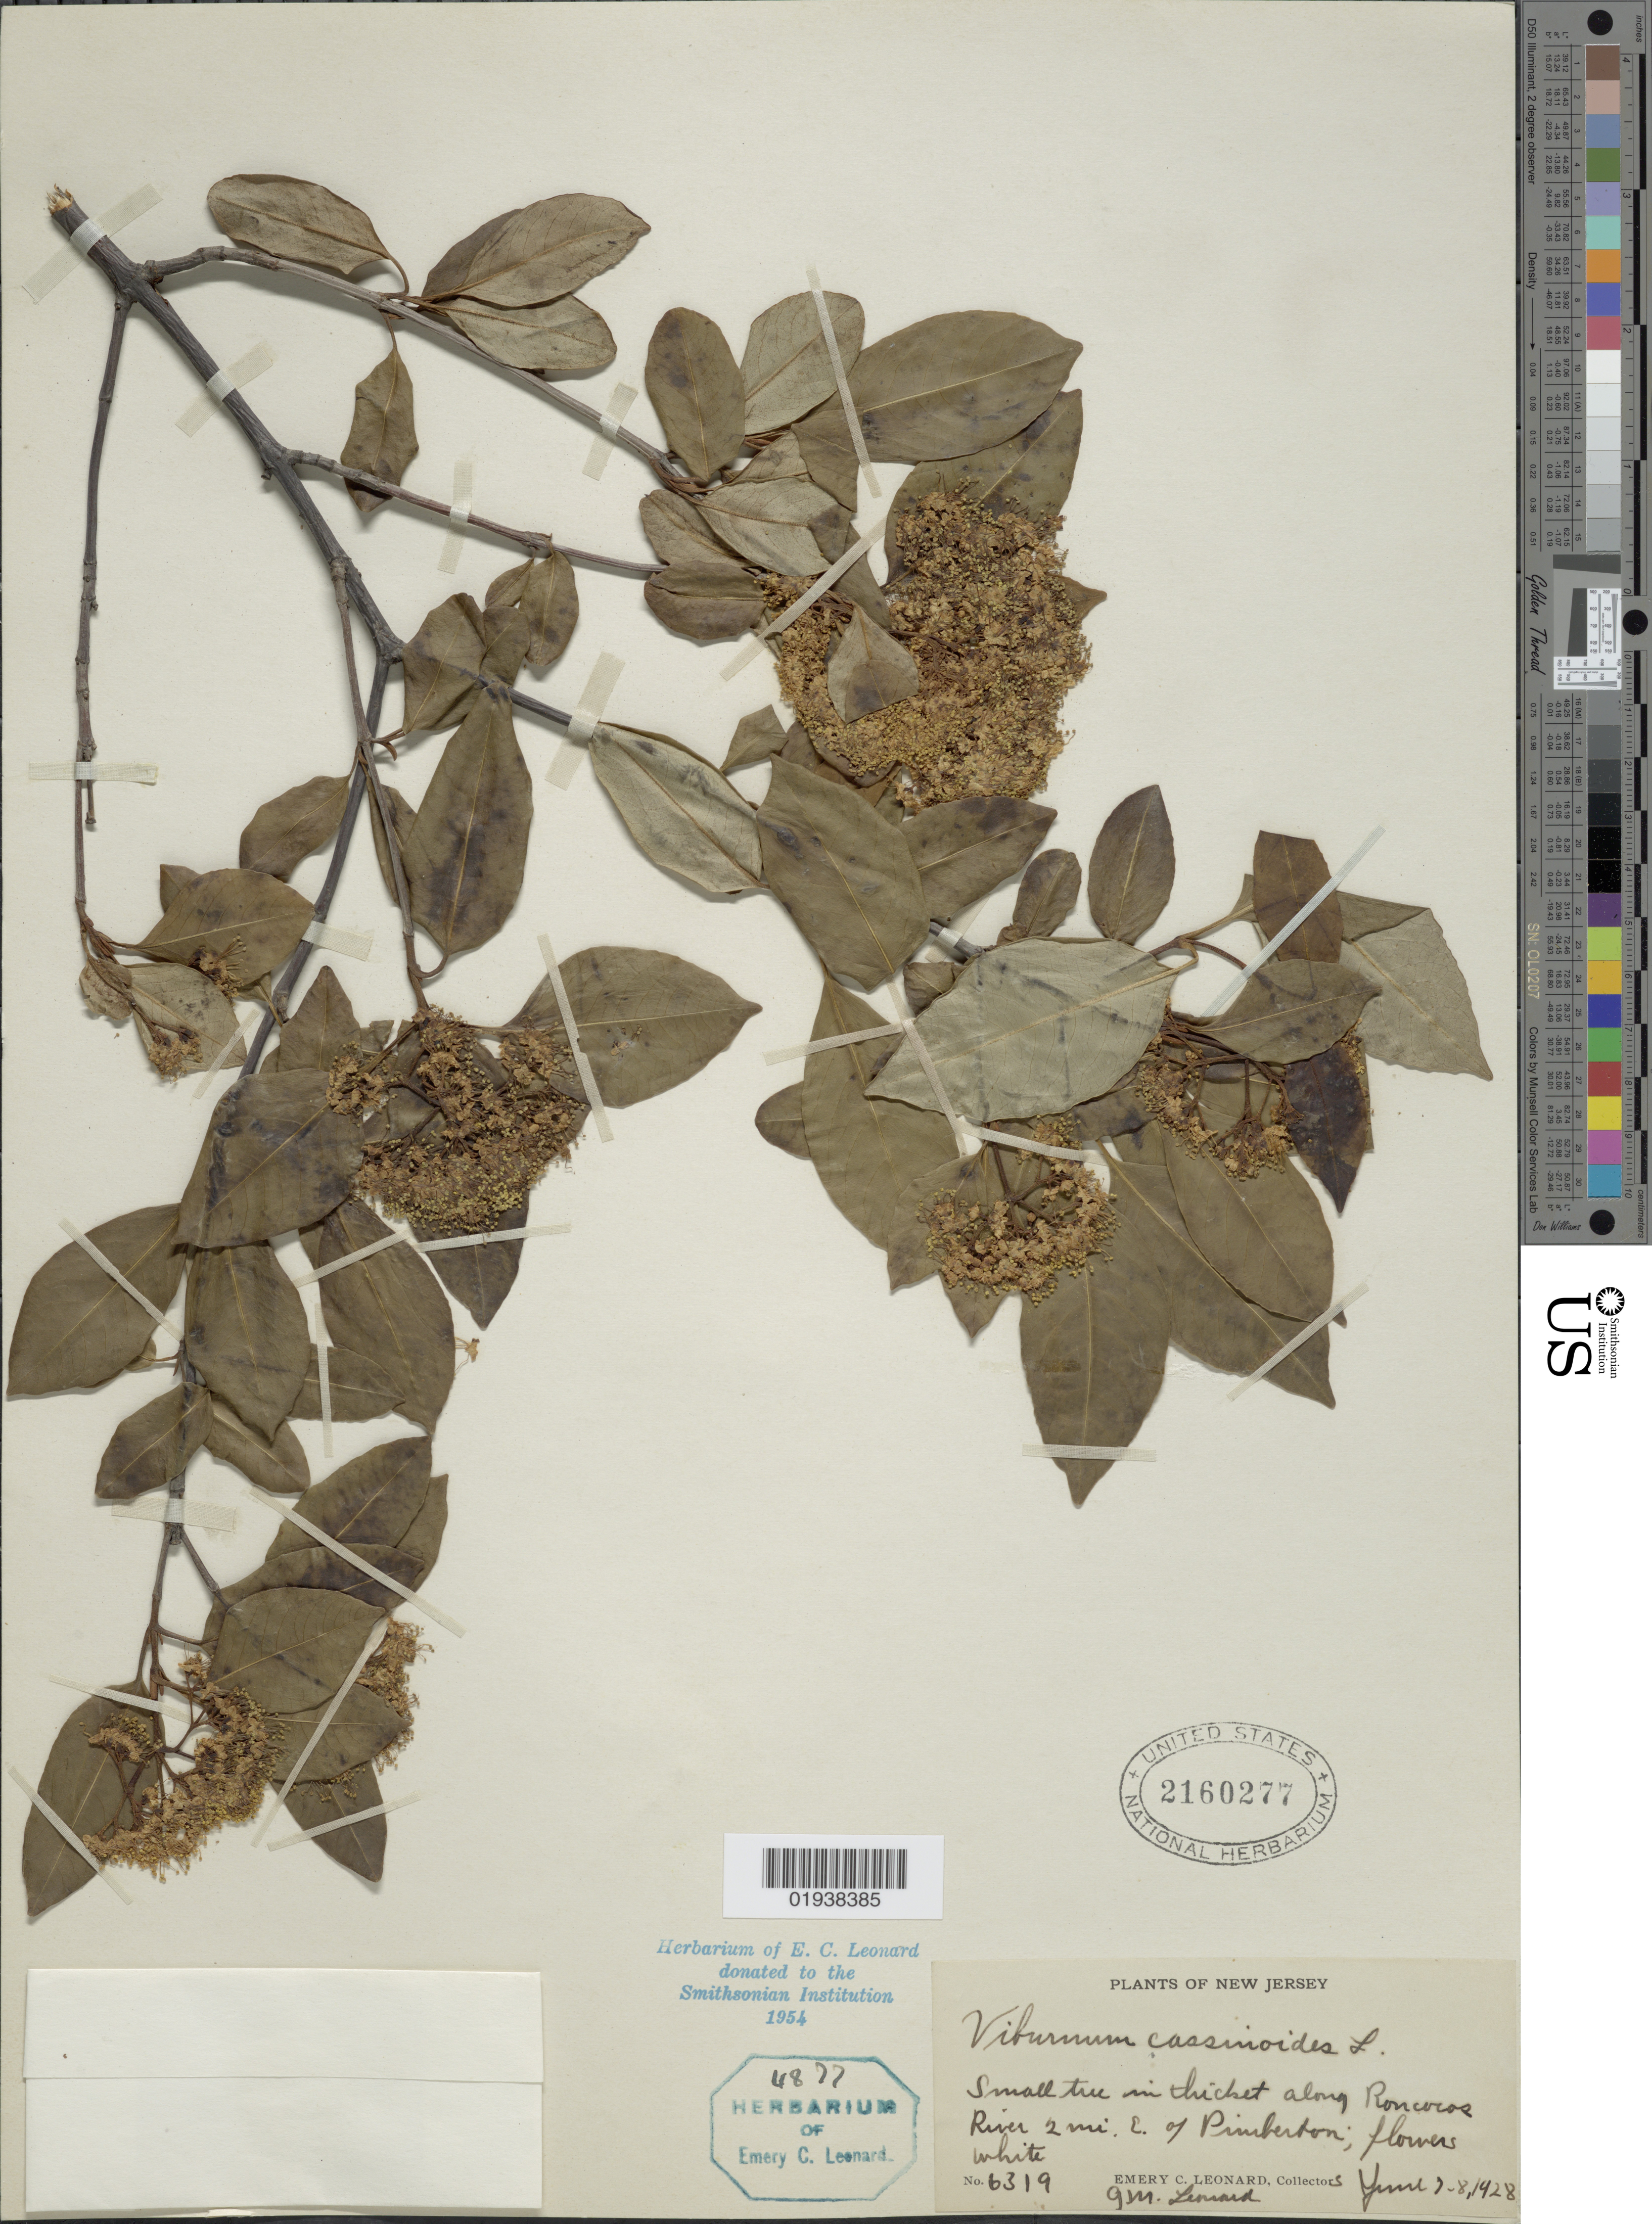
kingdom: Plantae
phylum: Tracheophyta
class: Magnoliopsida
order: Dipsacales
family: Viburnaceae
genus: Viburnum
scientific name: Viburnum cassinoides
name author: L.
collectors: E. C. Leonard & G. M. Leonard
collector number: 6319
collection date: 1928-06-07/1928-06-08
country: United States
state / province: New Jersey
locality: Small tree in thicket along Roncocos River 2 mi. E. of Pimberton.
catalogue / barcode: US 2160277